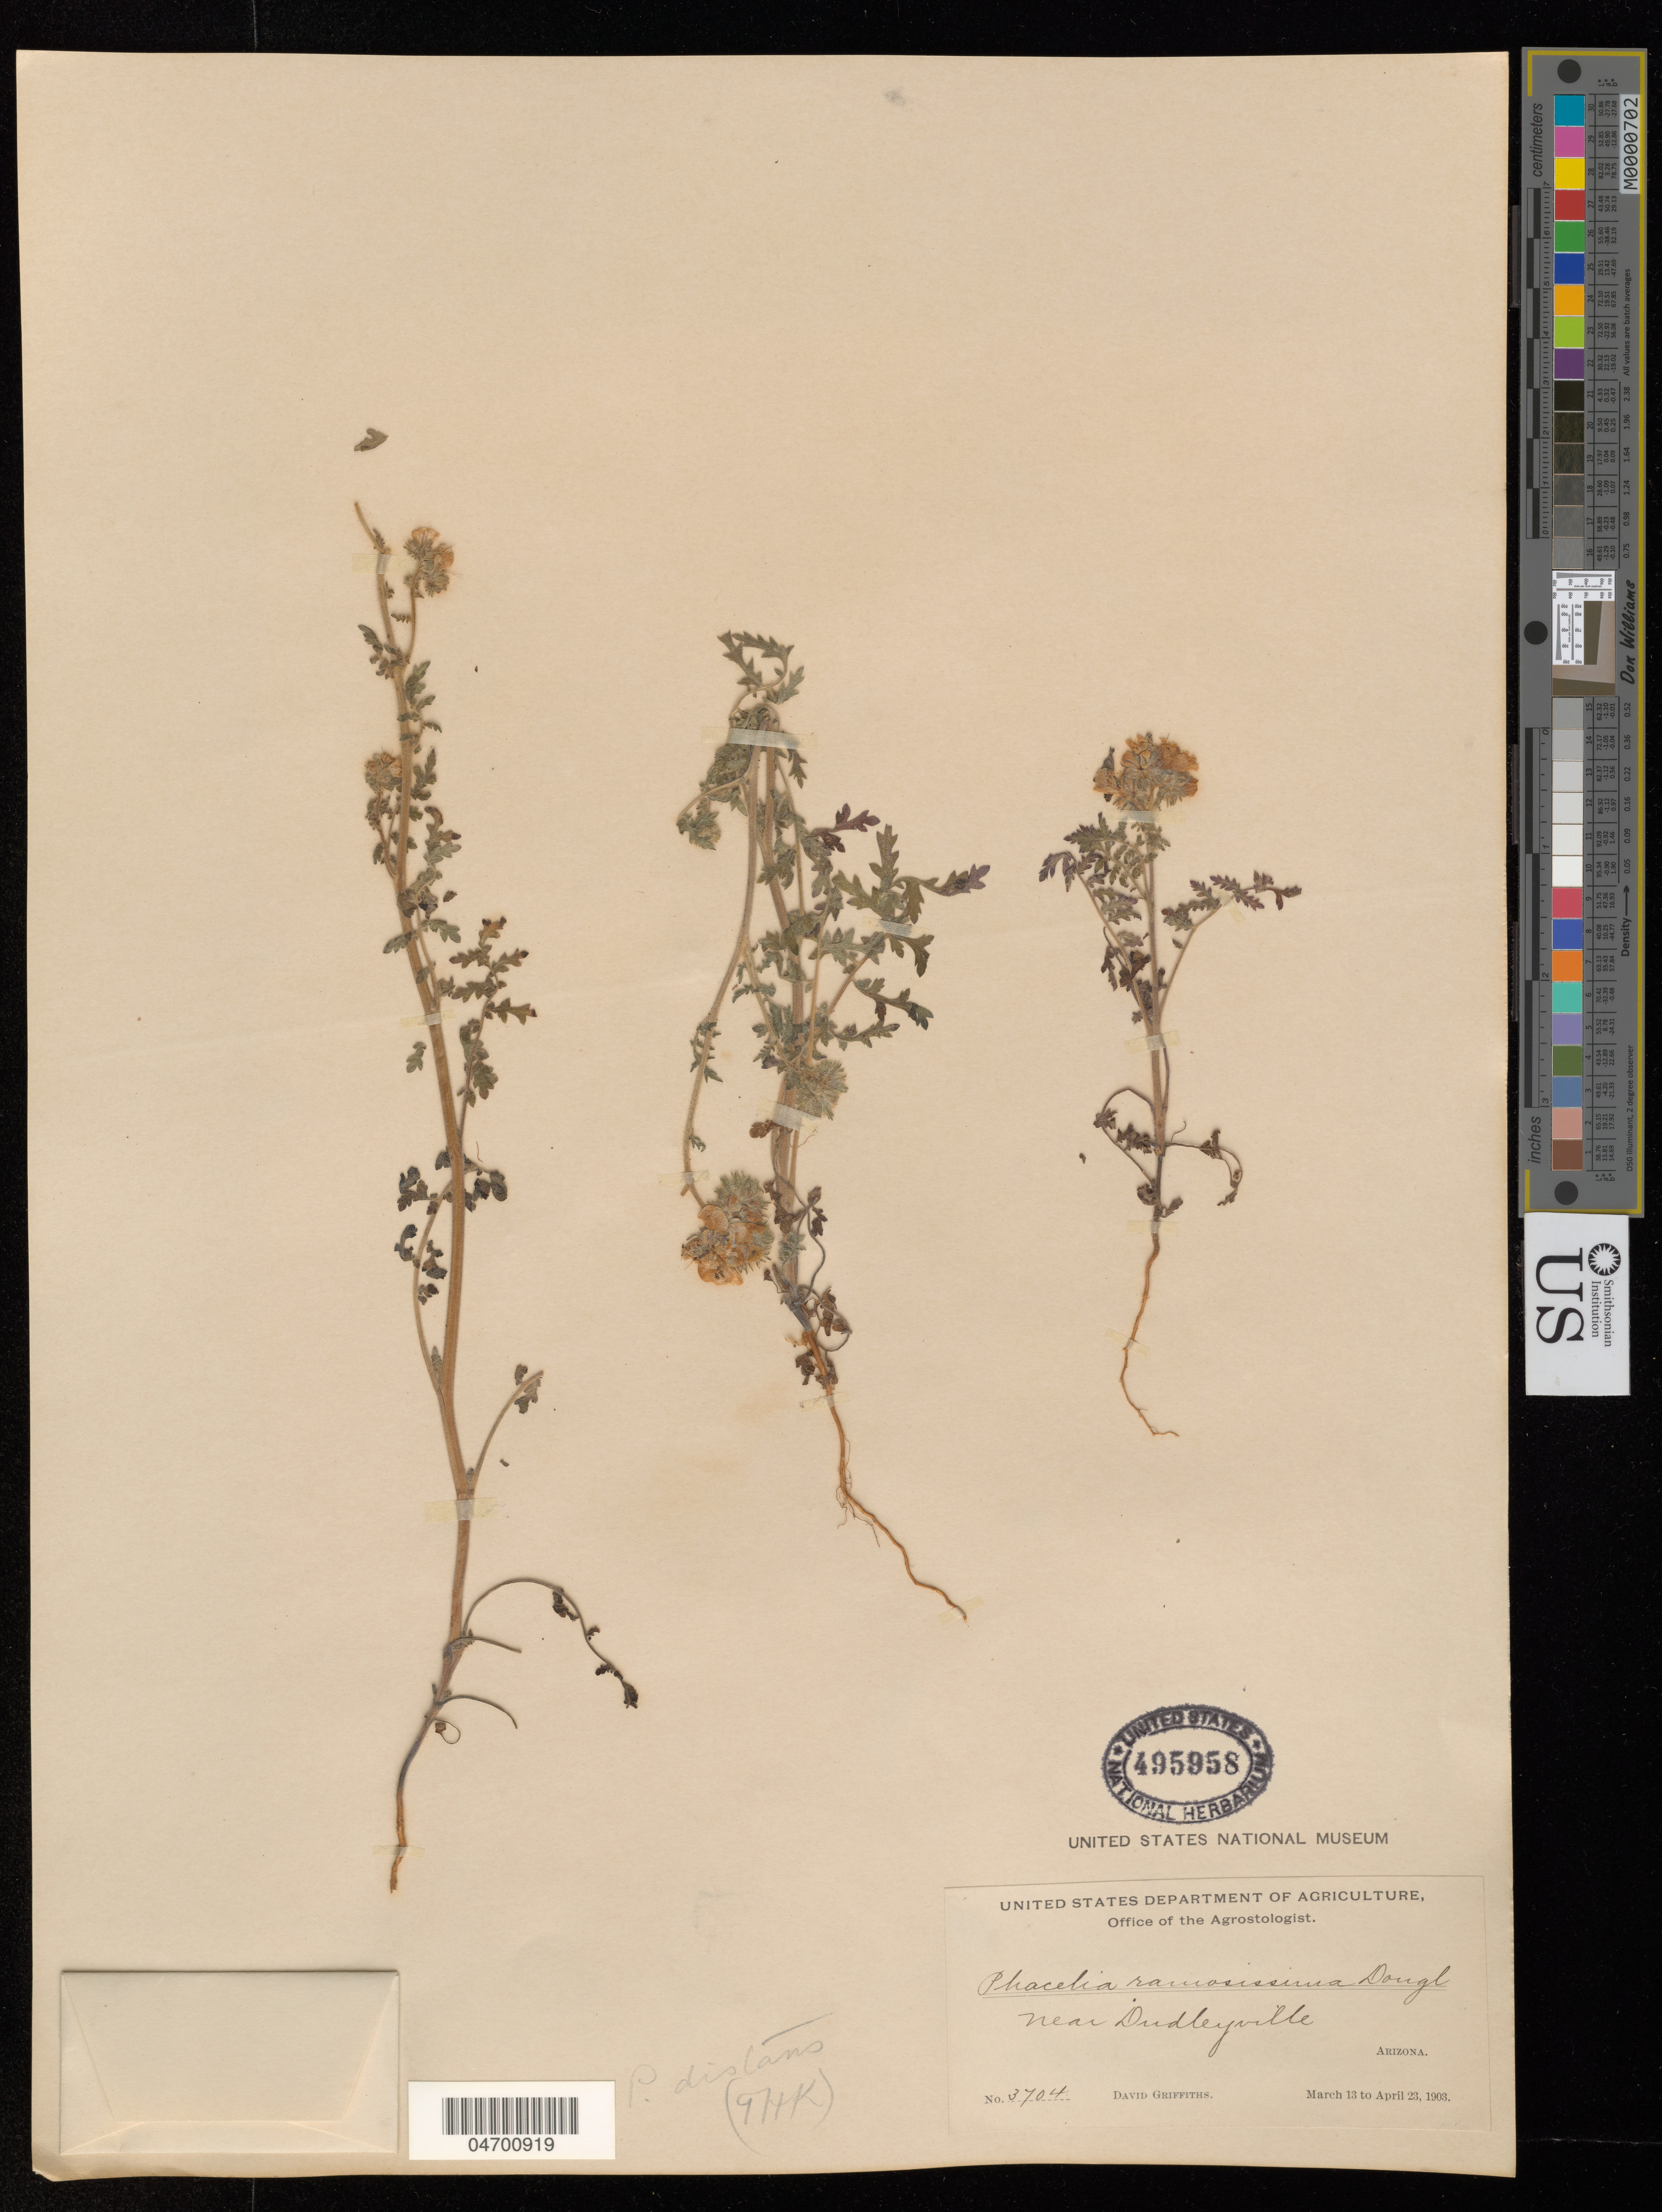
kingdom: Plantae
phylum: Tracheophyta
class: Magnoliopsida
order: Boraginales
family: Hydrophyllaceae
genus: Phacelia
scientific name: Phacelia distans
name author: Benth.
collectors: D. Griffiths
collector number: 3704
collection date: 1903-03-13/1903-04-23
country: United States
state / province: Arizona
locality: Near Dudleyville.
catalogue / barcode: US 495958